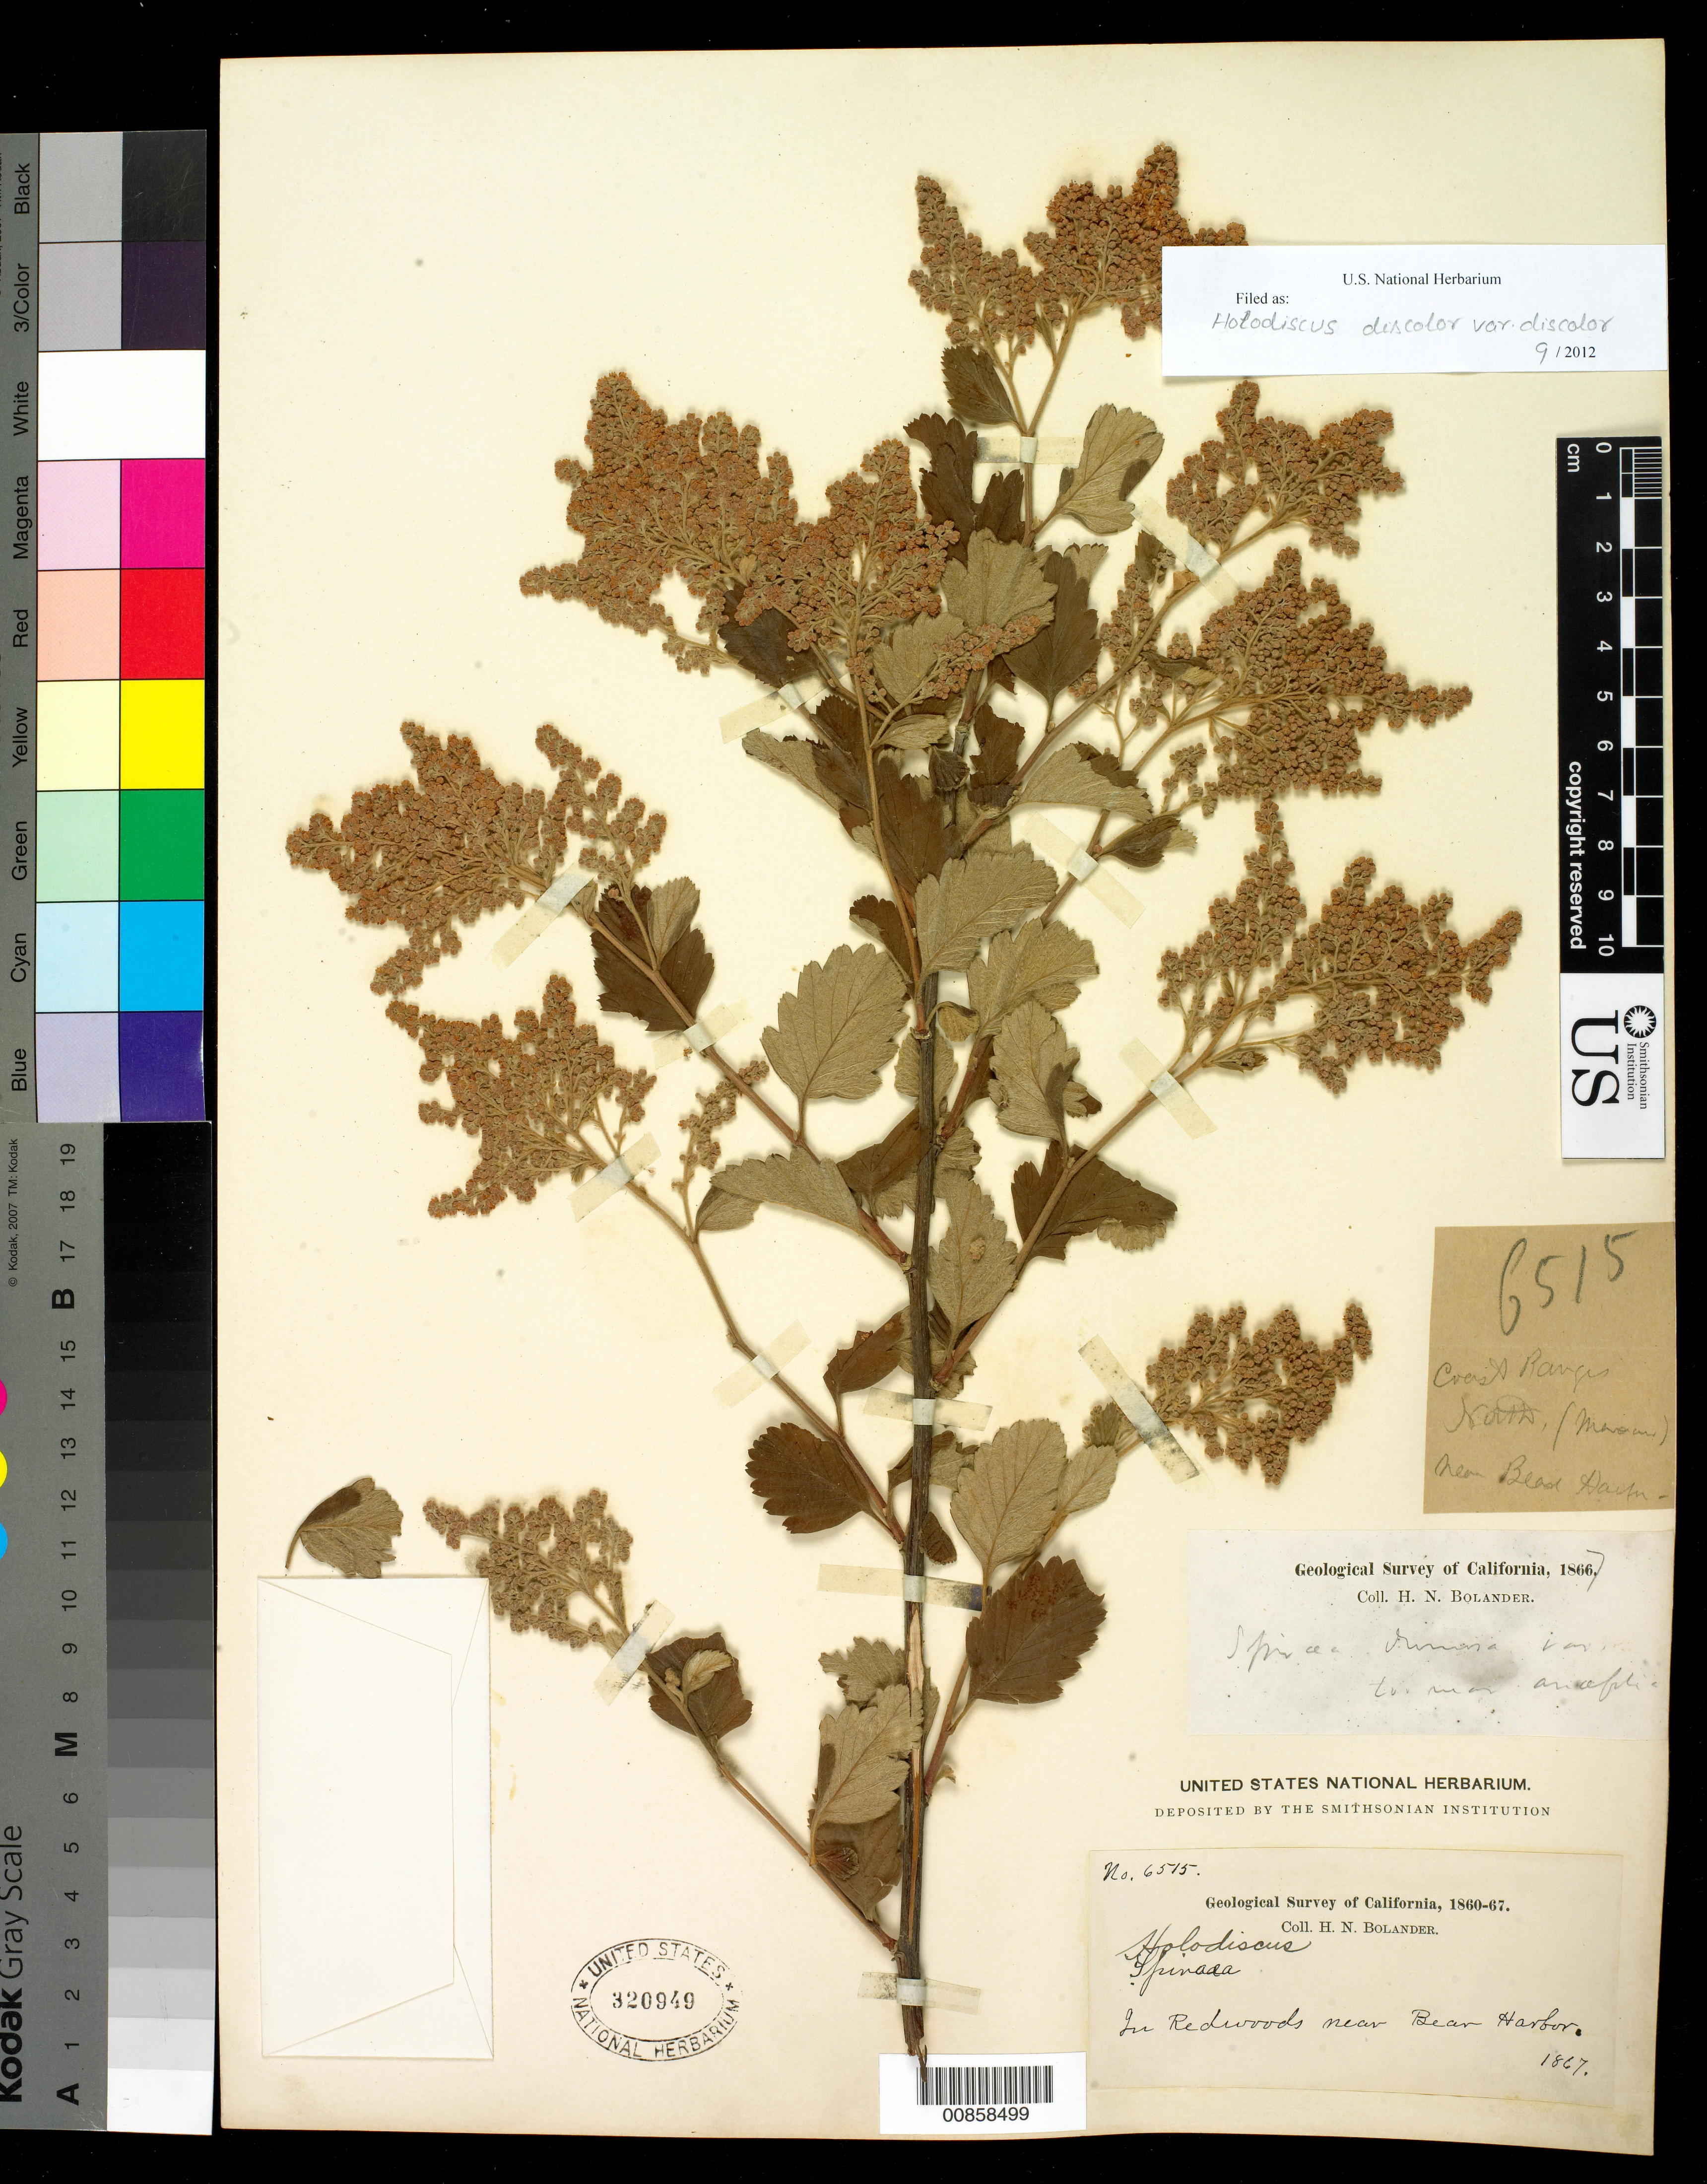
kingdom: Plantae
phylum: Tracheophyta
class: Magnoliopsida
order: Rosales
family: Rosaceae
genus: Holodiscus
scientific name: Holodiscus discolor var. discolor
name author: (Pursh) Maxim.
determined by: Lis, R.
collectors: H. Bolander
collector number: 6515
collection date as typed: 1867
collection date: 1867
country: United States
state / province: California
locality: In Redwoods near Bear Harbor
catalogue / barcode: US 320940